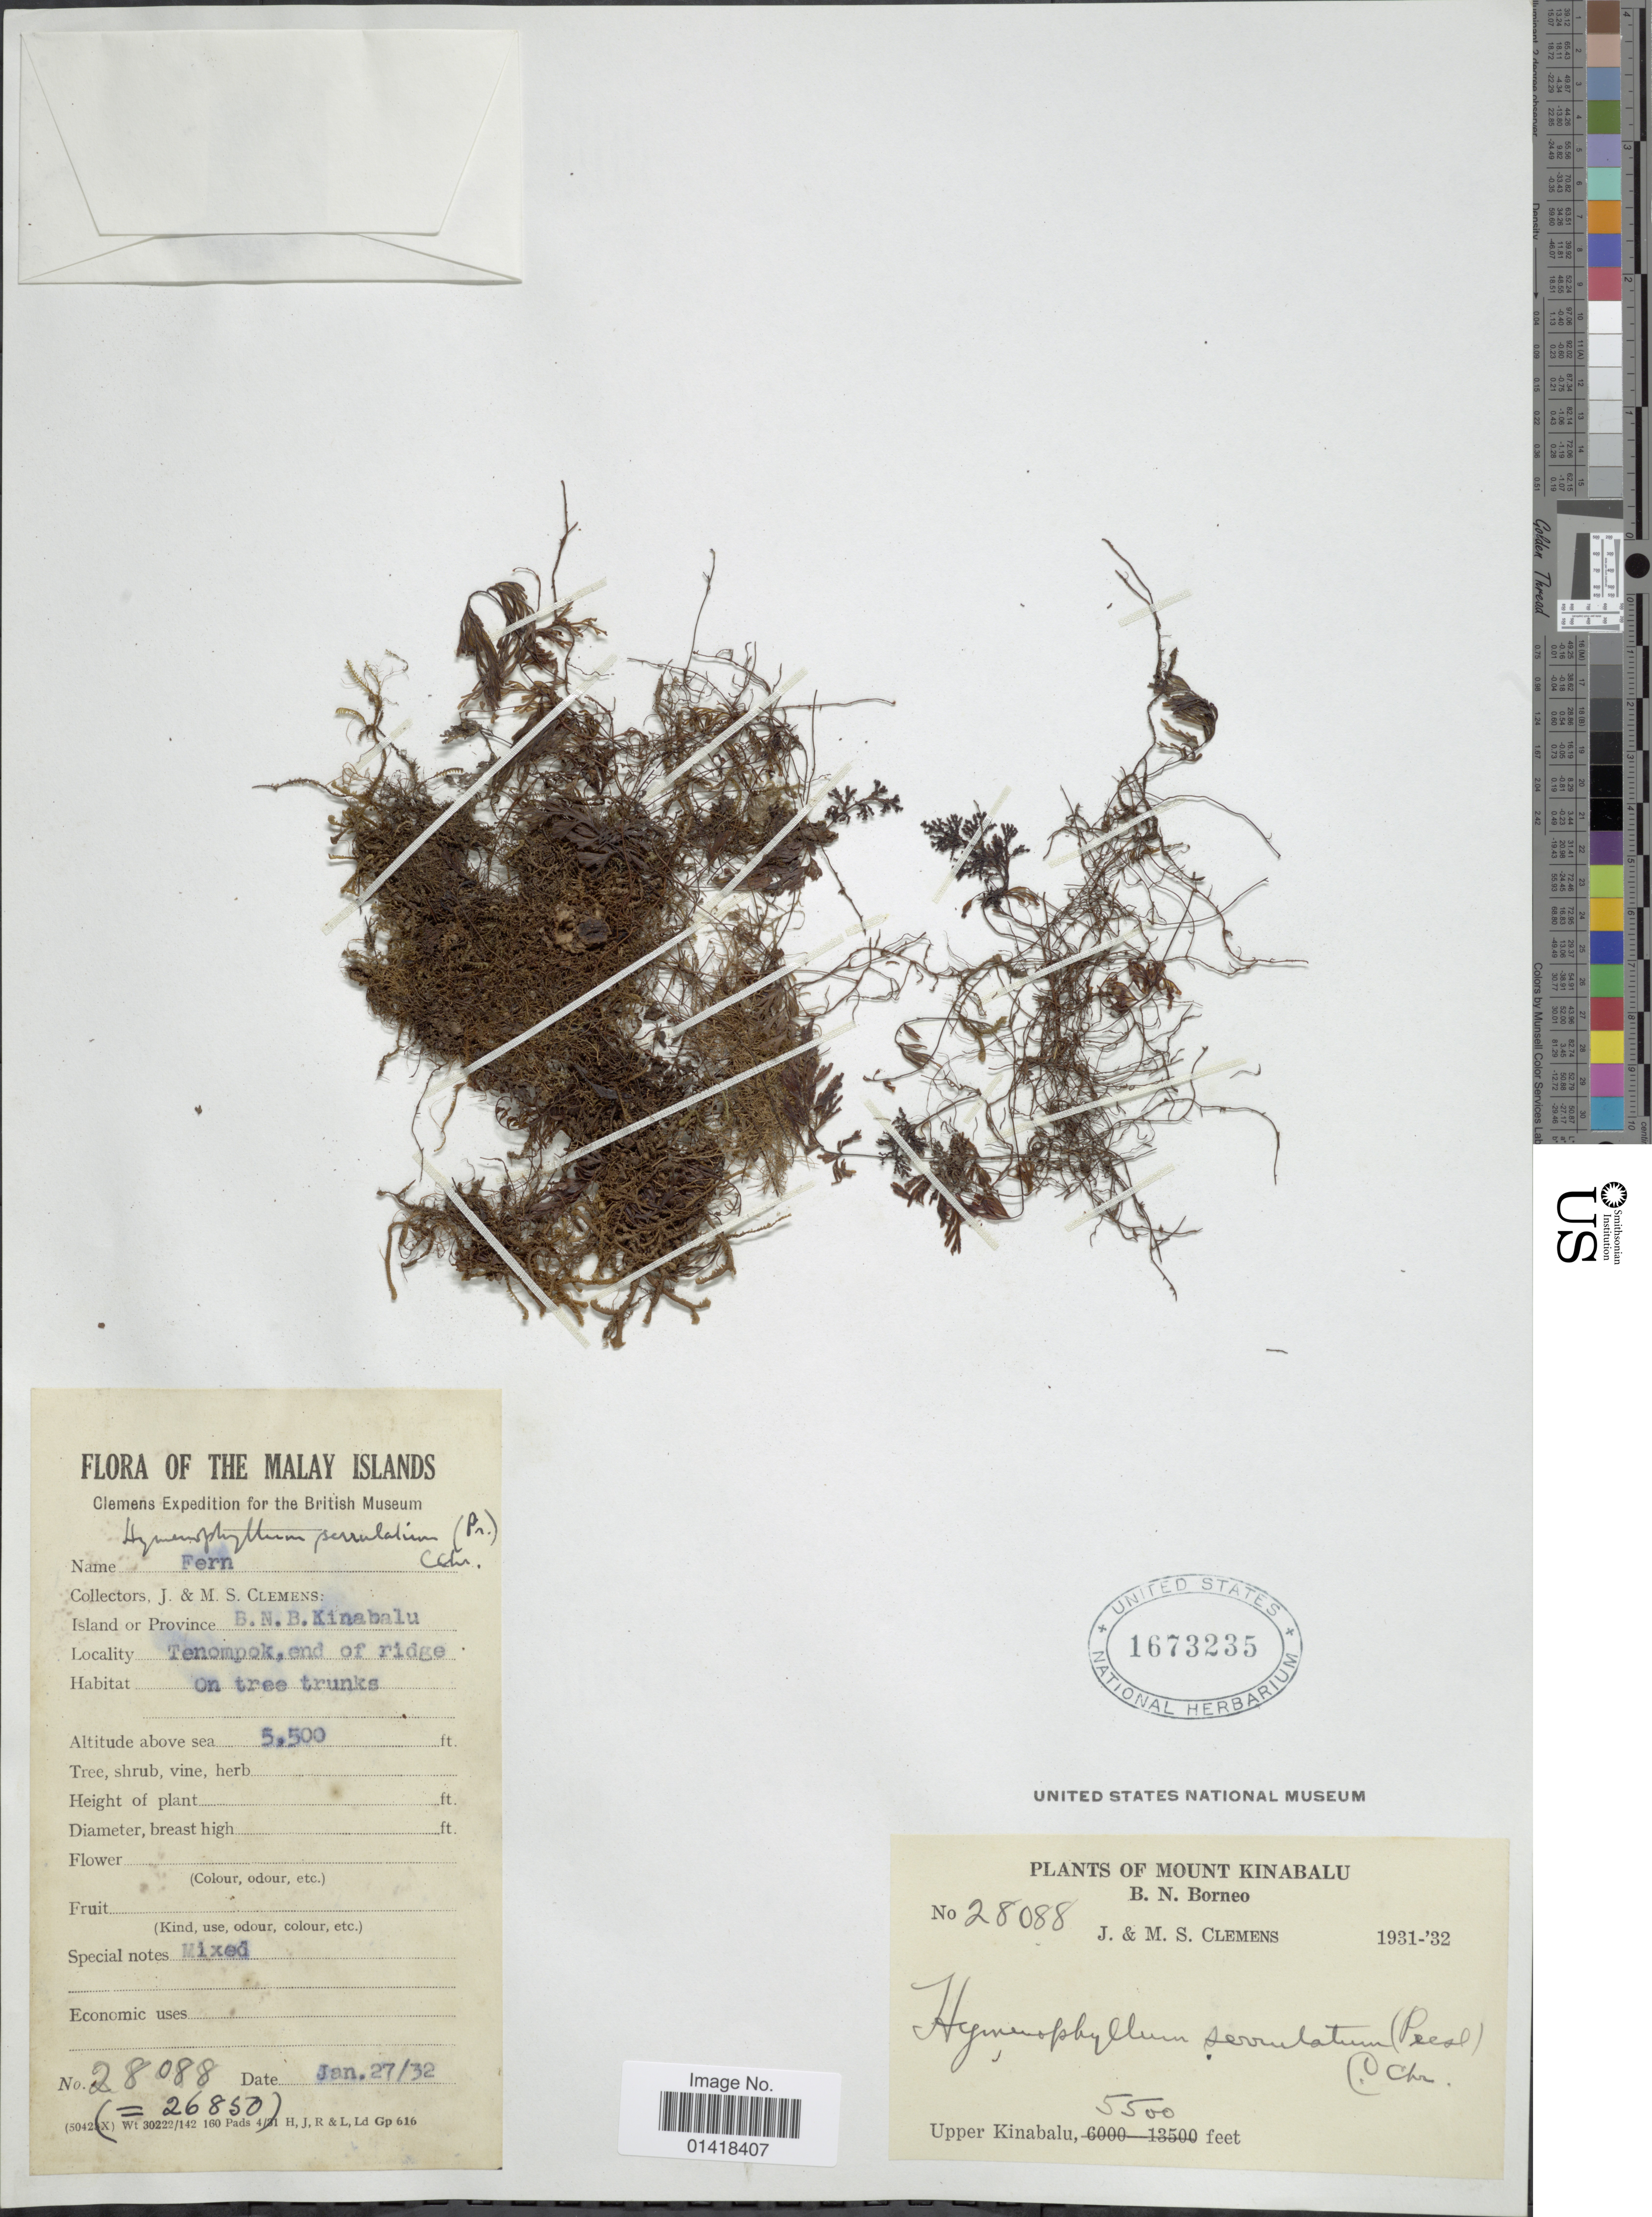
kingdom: Plantae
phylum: Tracheophyta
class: Polypodiopsida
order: Hymenophyllales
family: Hymenophyllaceae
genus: Hymenophyllum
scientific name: Hymenophyllum meyenianum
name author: (C. Presl) Copel.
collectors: J. Clemens & M. S. Clemens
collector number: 28088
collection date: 1932-01-27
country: Malaysia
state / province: Sabah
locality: Mount Kinabalu. B.N. Borneo. Upper Kinabalu, Tenompok, end of ridge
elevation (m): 1676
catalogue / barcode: US 1673235